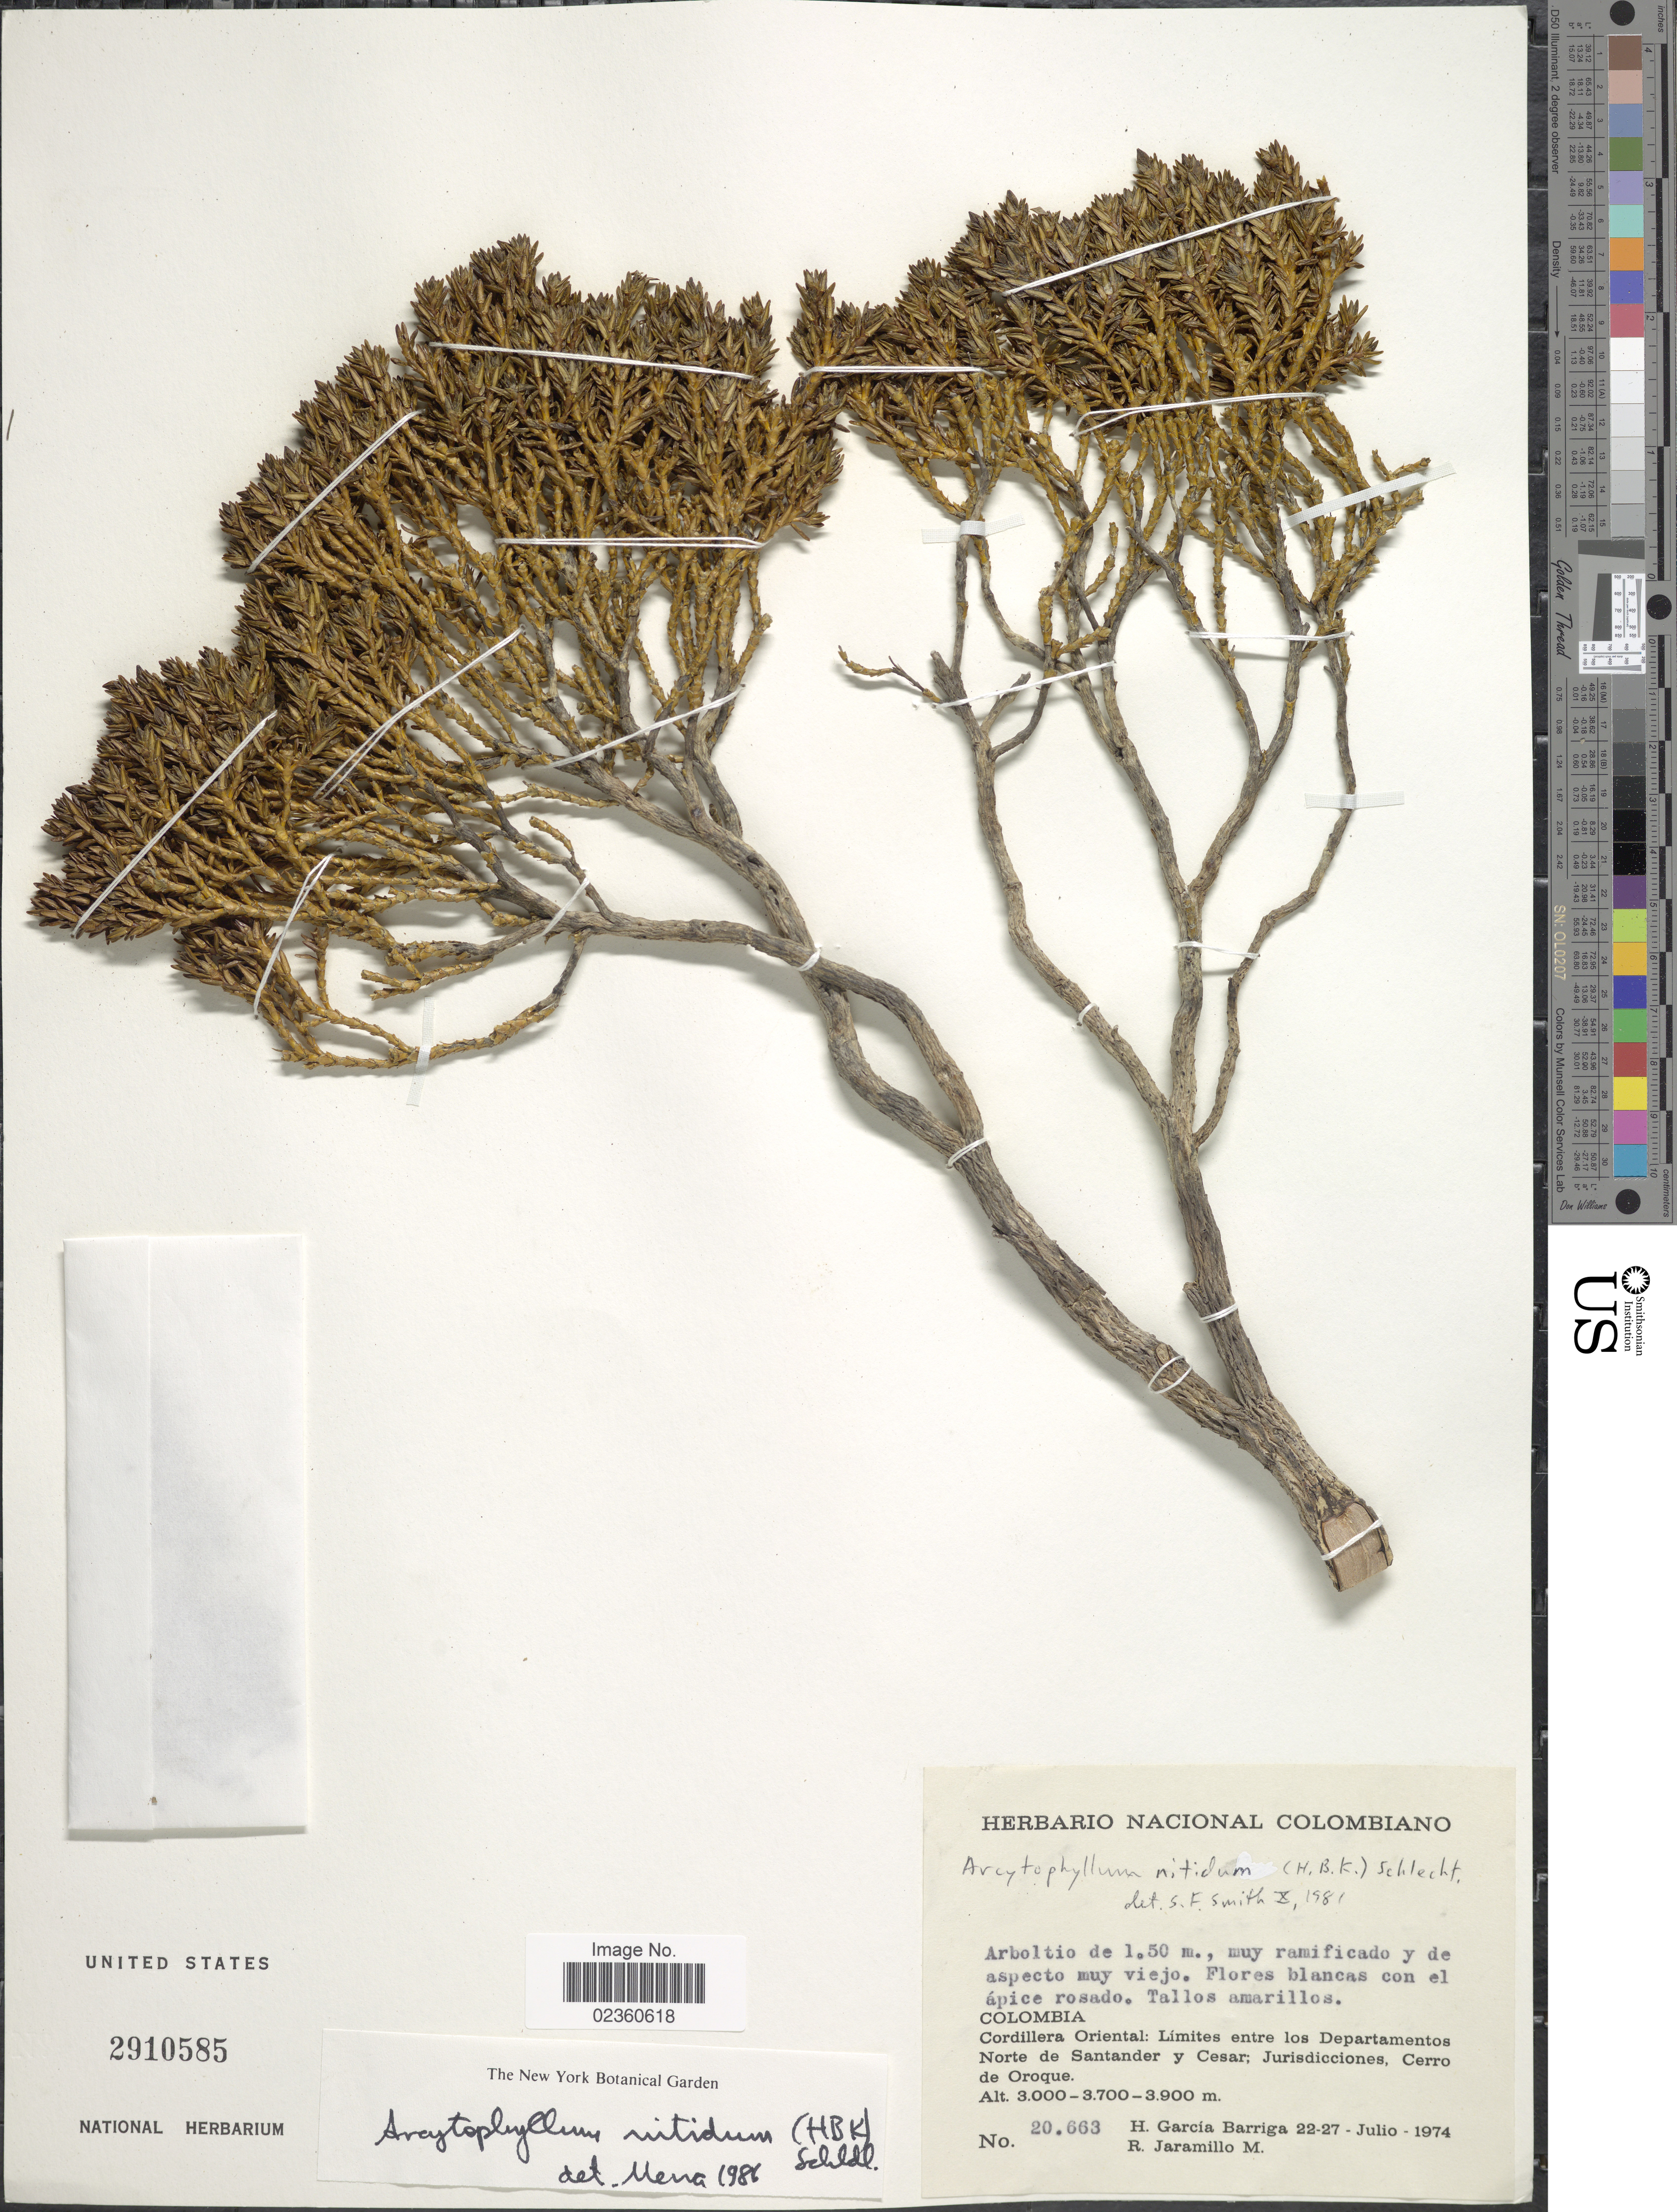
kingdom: Plantae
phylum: Tracheophyta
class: Magnoliopsida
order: Gentianales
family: Rubiaceae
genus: Arcytophyllum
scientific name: Arcytophyllum nitidum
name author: (Kunth) Schltdl.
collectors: H. García Barriga & R. Jaramillo M.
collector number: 20663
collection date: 1974-07-22/1974-07-27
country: Colombia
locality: Cordillera Oriental: Limites entre los Departamentos Norte de Santander y Cesar; Jurisdicciones, Cerro de Oroque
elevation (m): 3000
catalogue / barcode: US 2910585